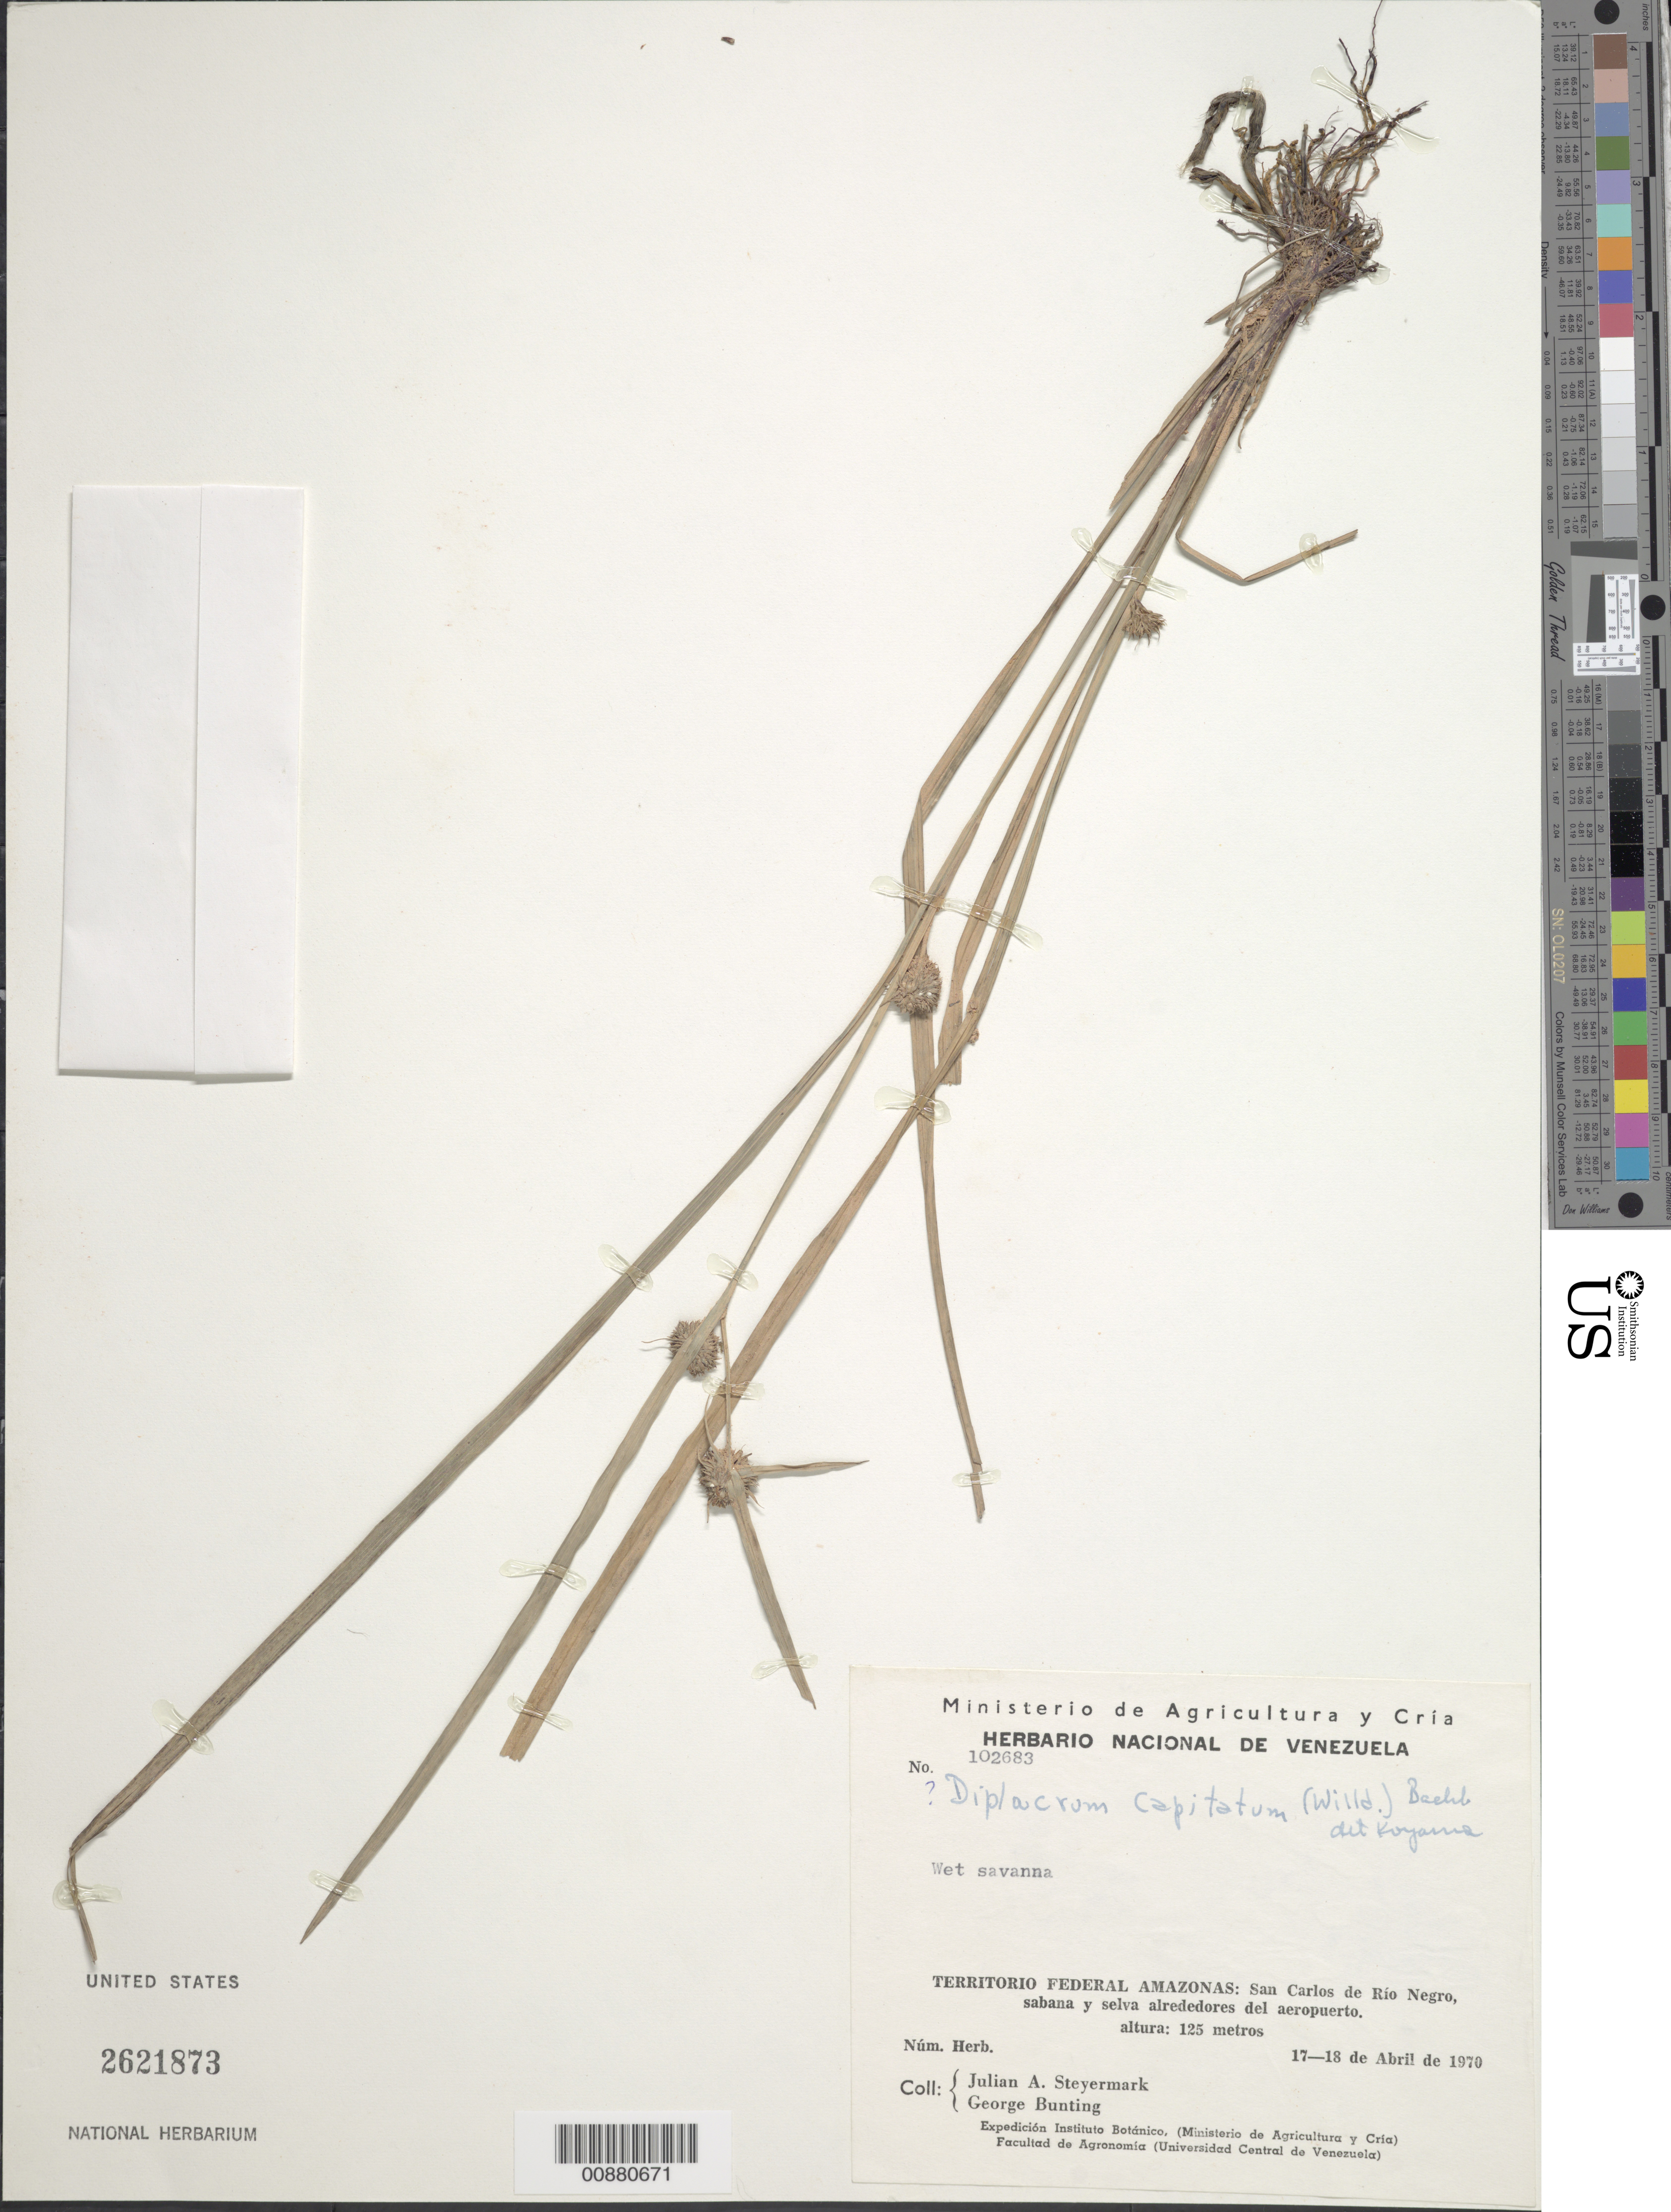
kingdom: Plantae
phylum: Tracheophyta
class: Liliopsida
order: Poales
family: Cyperaceae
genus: Diplacrum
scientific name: Diplacrum capitatum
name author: (Willd.) Boeckeler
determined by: Koyama, Tetsuo M.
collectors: J. Steyermark & G. S. Bunting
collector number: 102683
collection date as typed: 17-Apr-70 to 18-Apr-70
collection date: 1970-04-17/1970-04-18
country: Venezuela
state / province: Amazonas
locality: San Carlos de Río Negro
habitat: Sabana y selva alrededores del aeropuerto; wet savanna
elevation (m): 125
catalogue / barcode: US 2621873